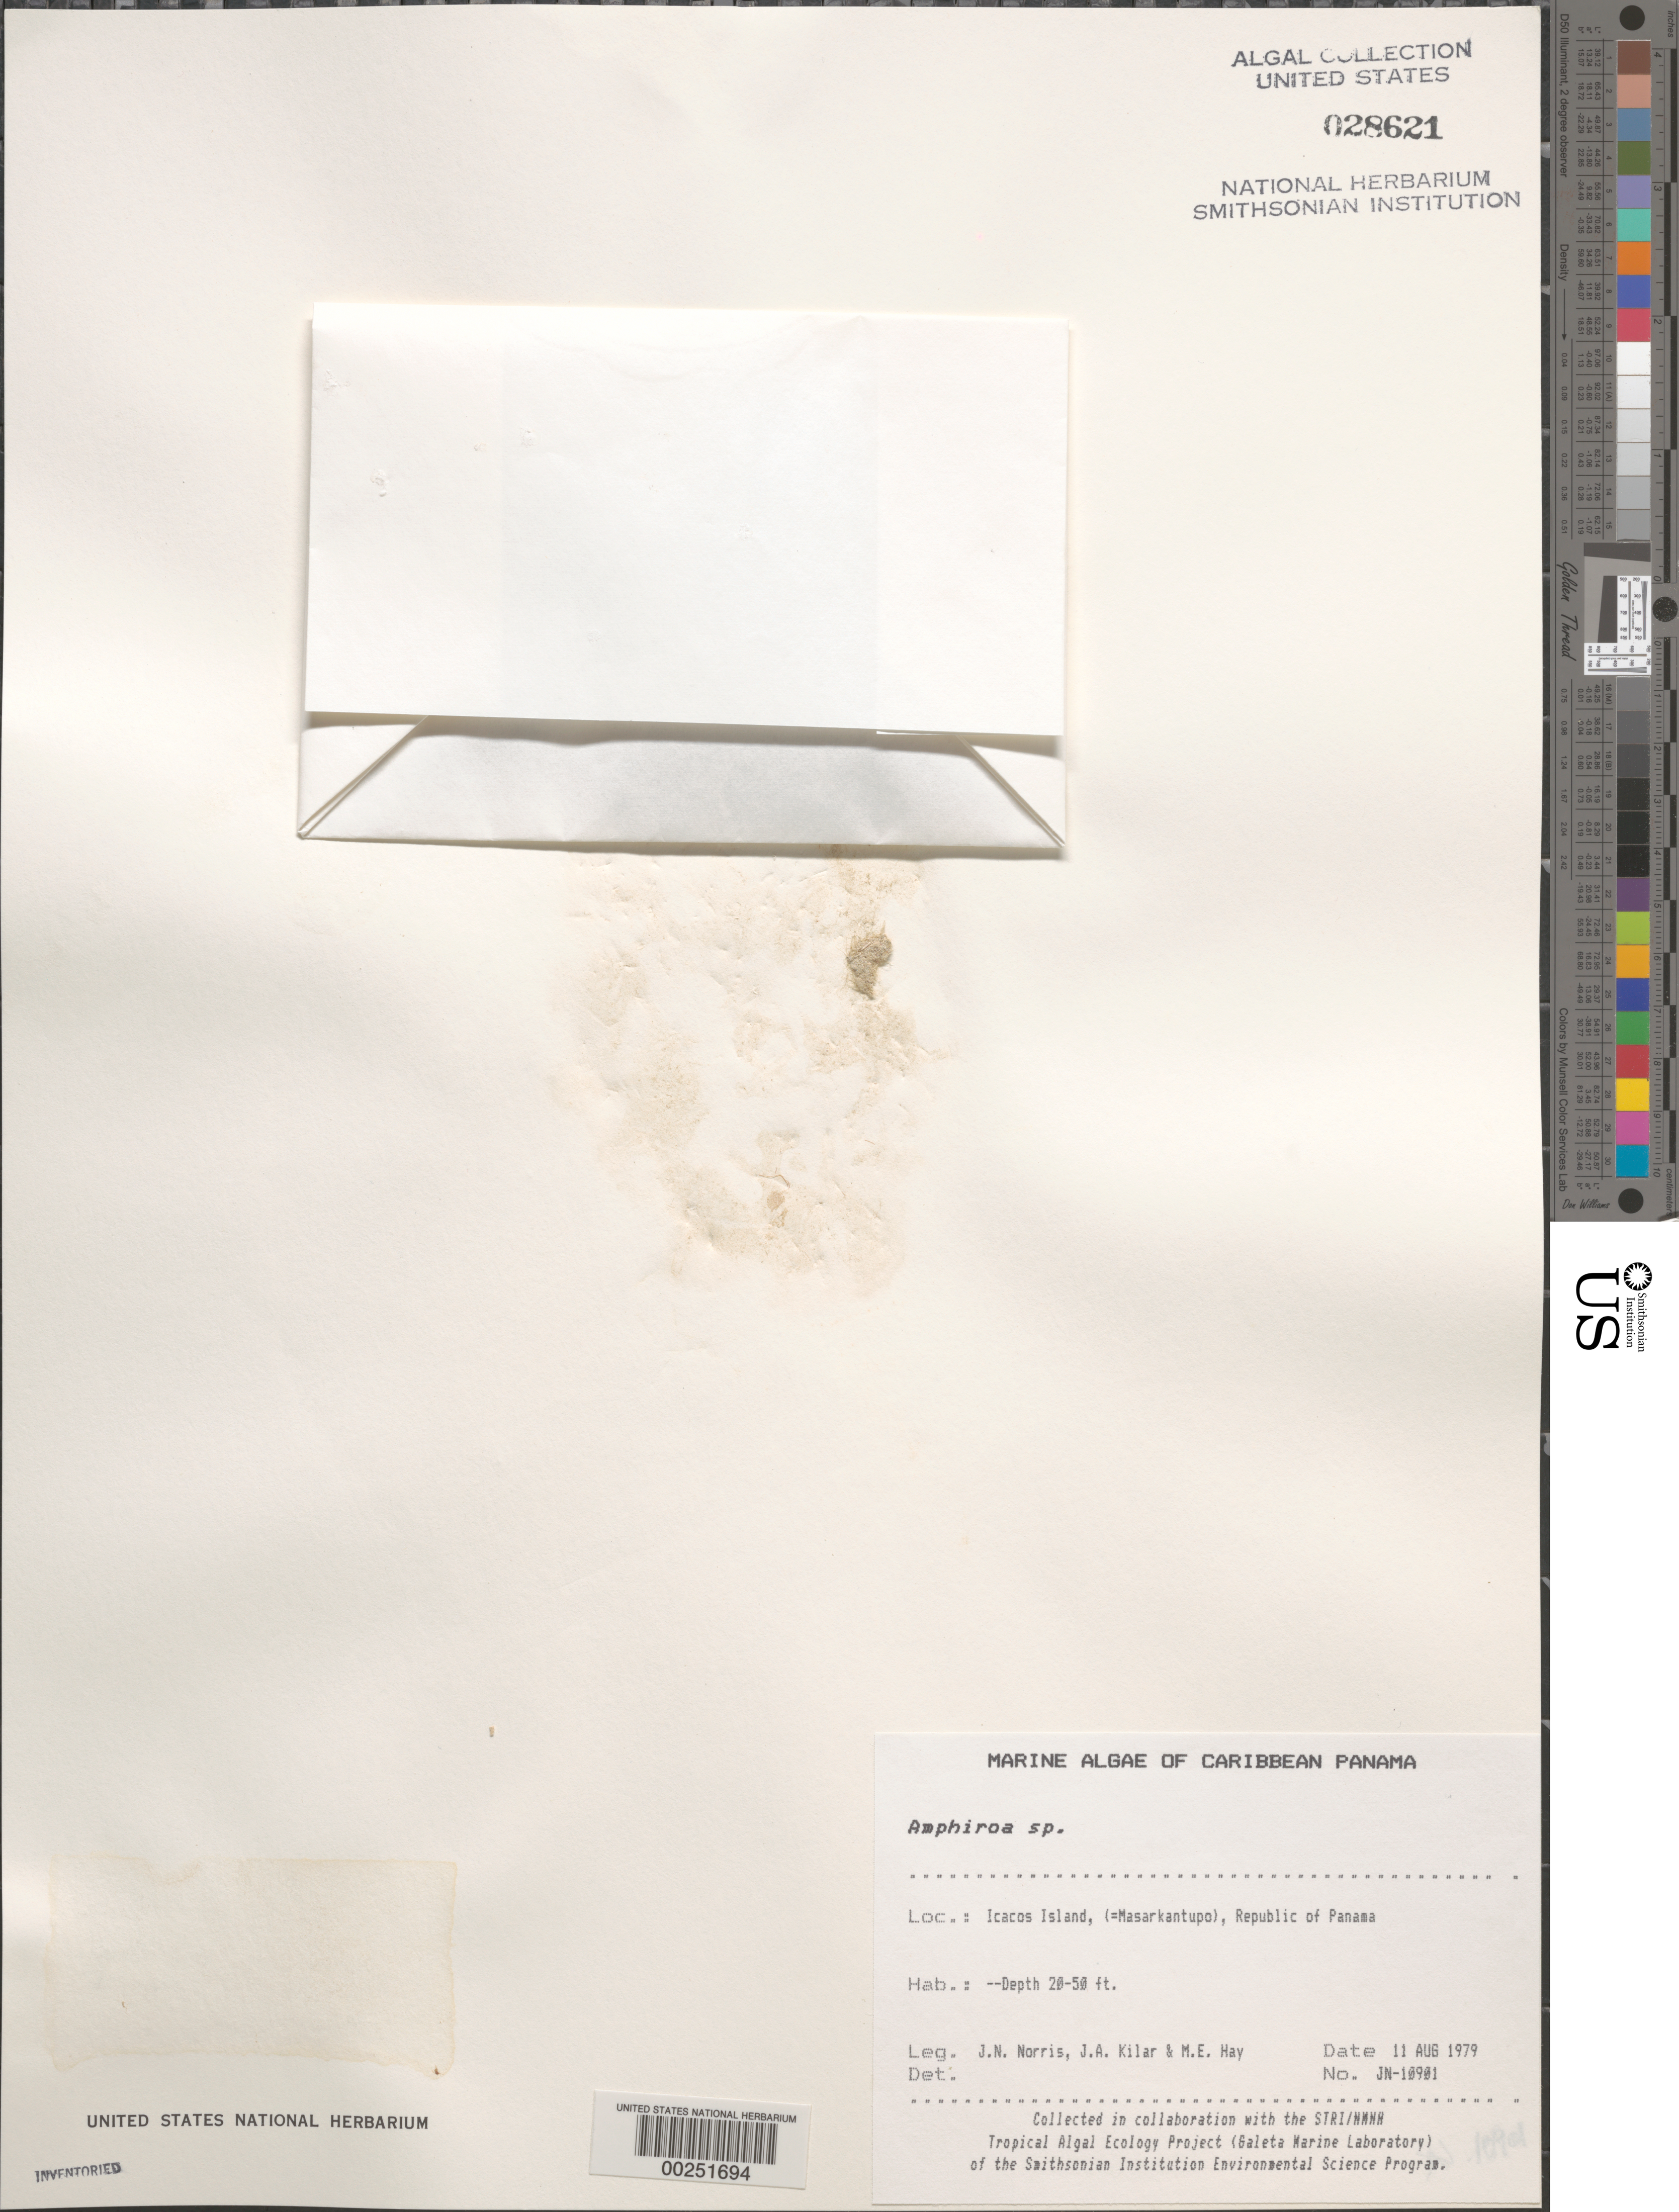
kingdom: Plantae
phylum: Rhodophyta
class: Florideophyceae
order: Corallinales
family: Lithophyllaceae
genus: Amphiroa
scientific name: Amphiroa sp.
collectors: J. N. Norris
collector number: JN-10901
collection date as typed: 11 Aug 1979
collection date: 1979-08-11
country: Panama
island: Icacos Cay (Masarkantupo)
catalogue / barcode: US 28621